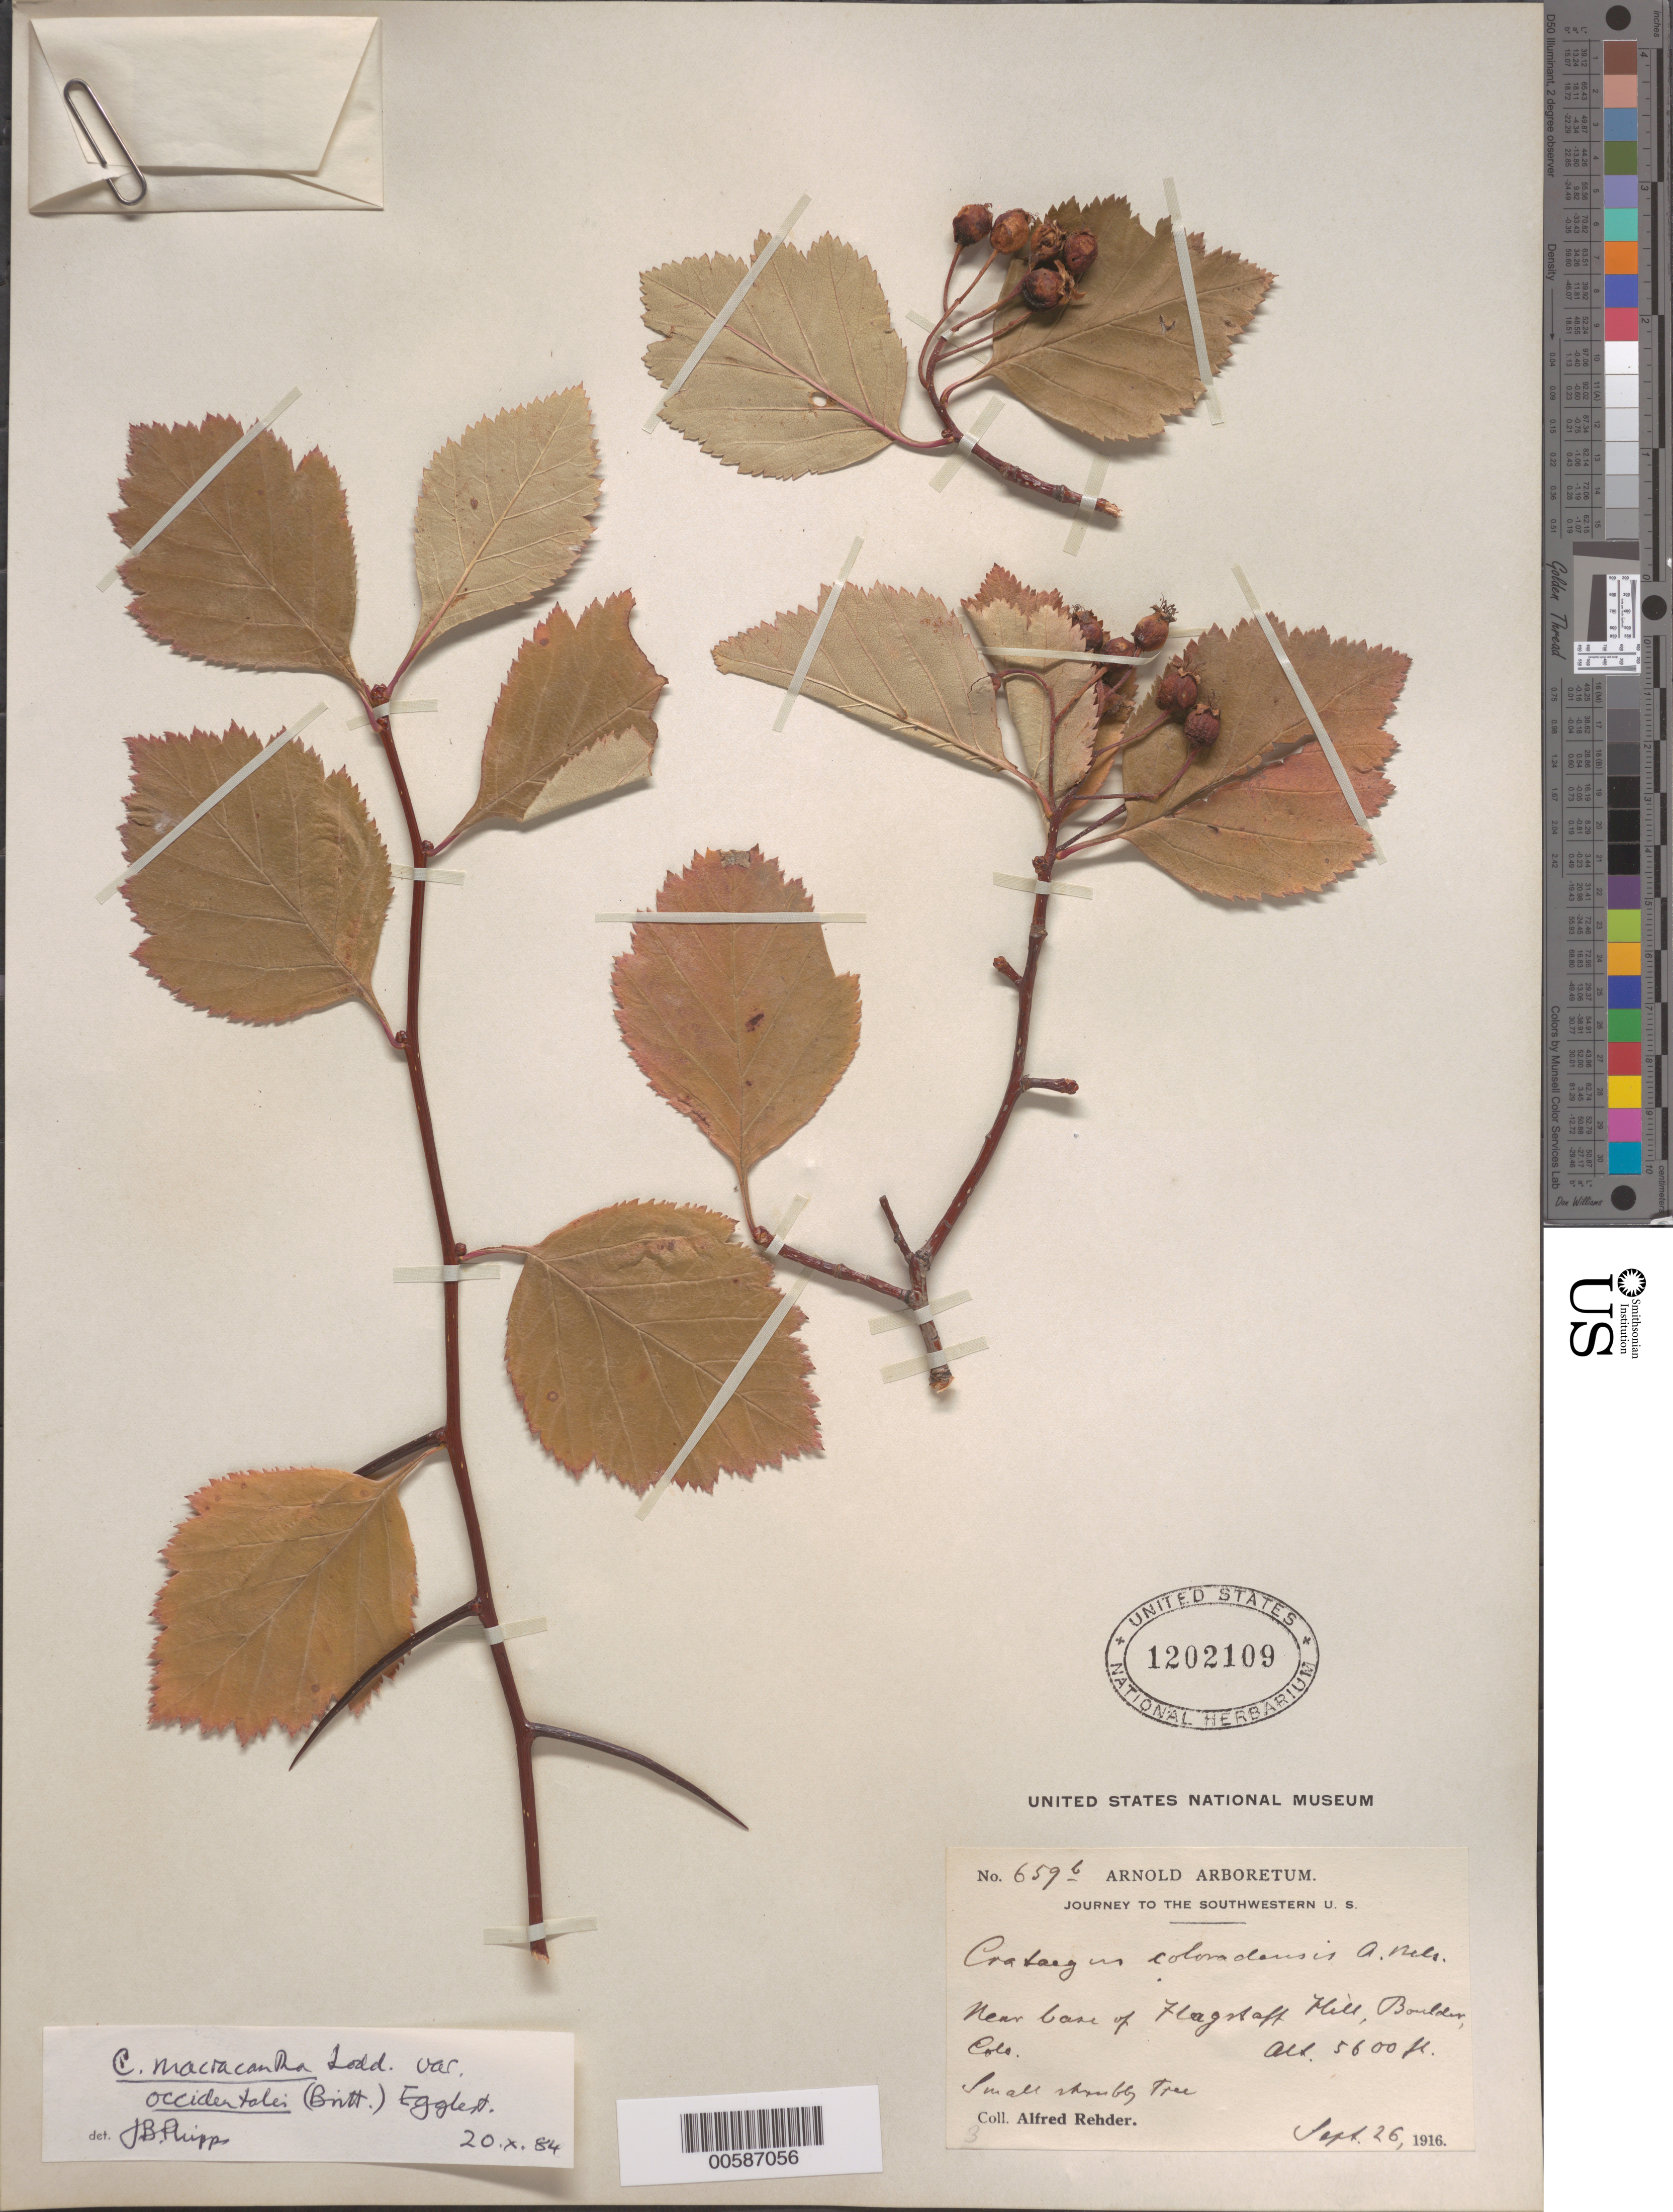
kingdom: Plantae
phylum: Tracheophyta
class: Magnoliopsida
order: Rosales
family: Rosaceae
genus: Crataegus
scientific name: Crataegus macracantha var. occidentalis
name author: (Britton) Eggl.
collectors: A. Rehder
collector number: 659b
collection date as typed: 26 Sep 1916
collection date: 1916-09-26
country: United States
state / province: Colorado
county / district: Boulder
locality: Near base of Flagstaff Hill, Bolder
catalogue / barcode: US 1202109